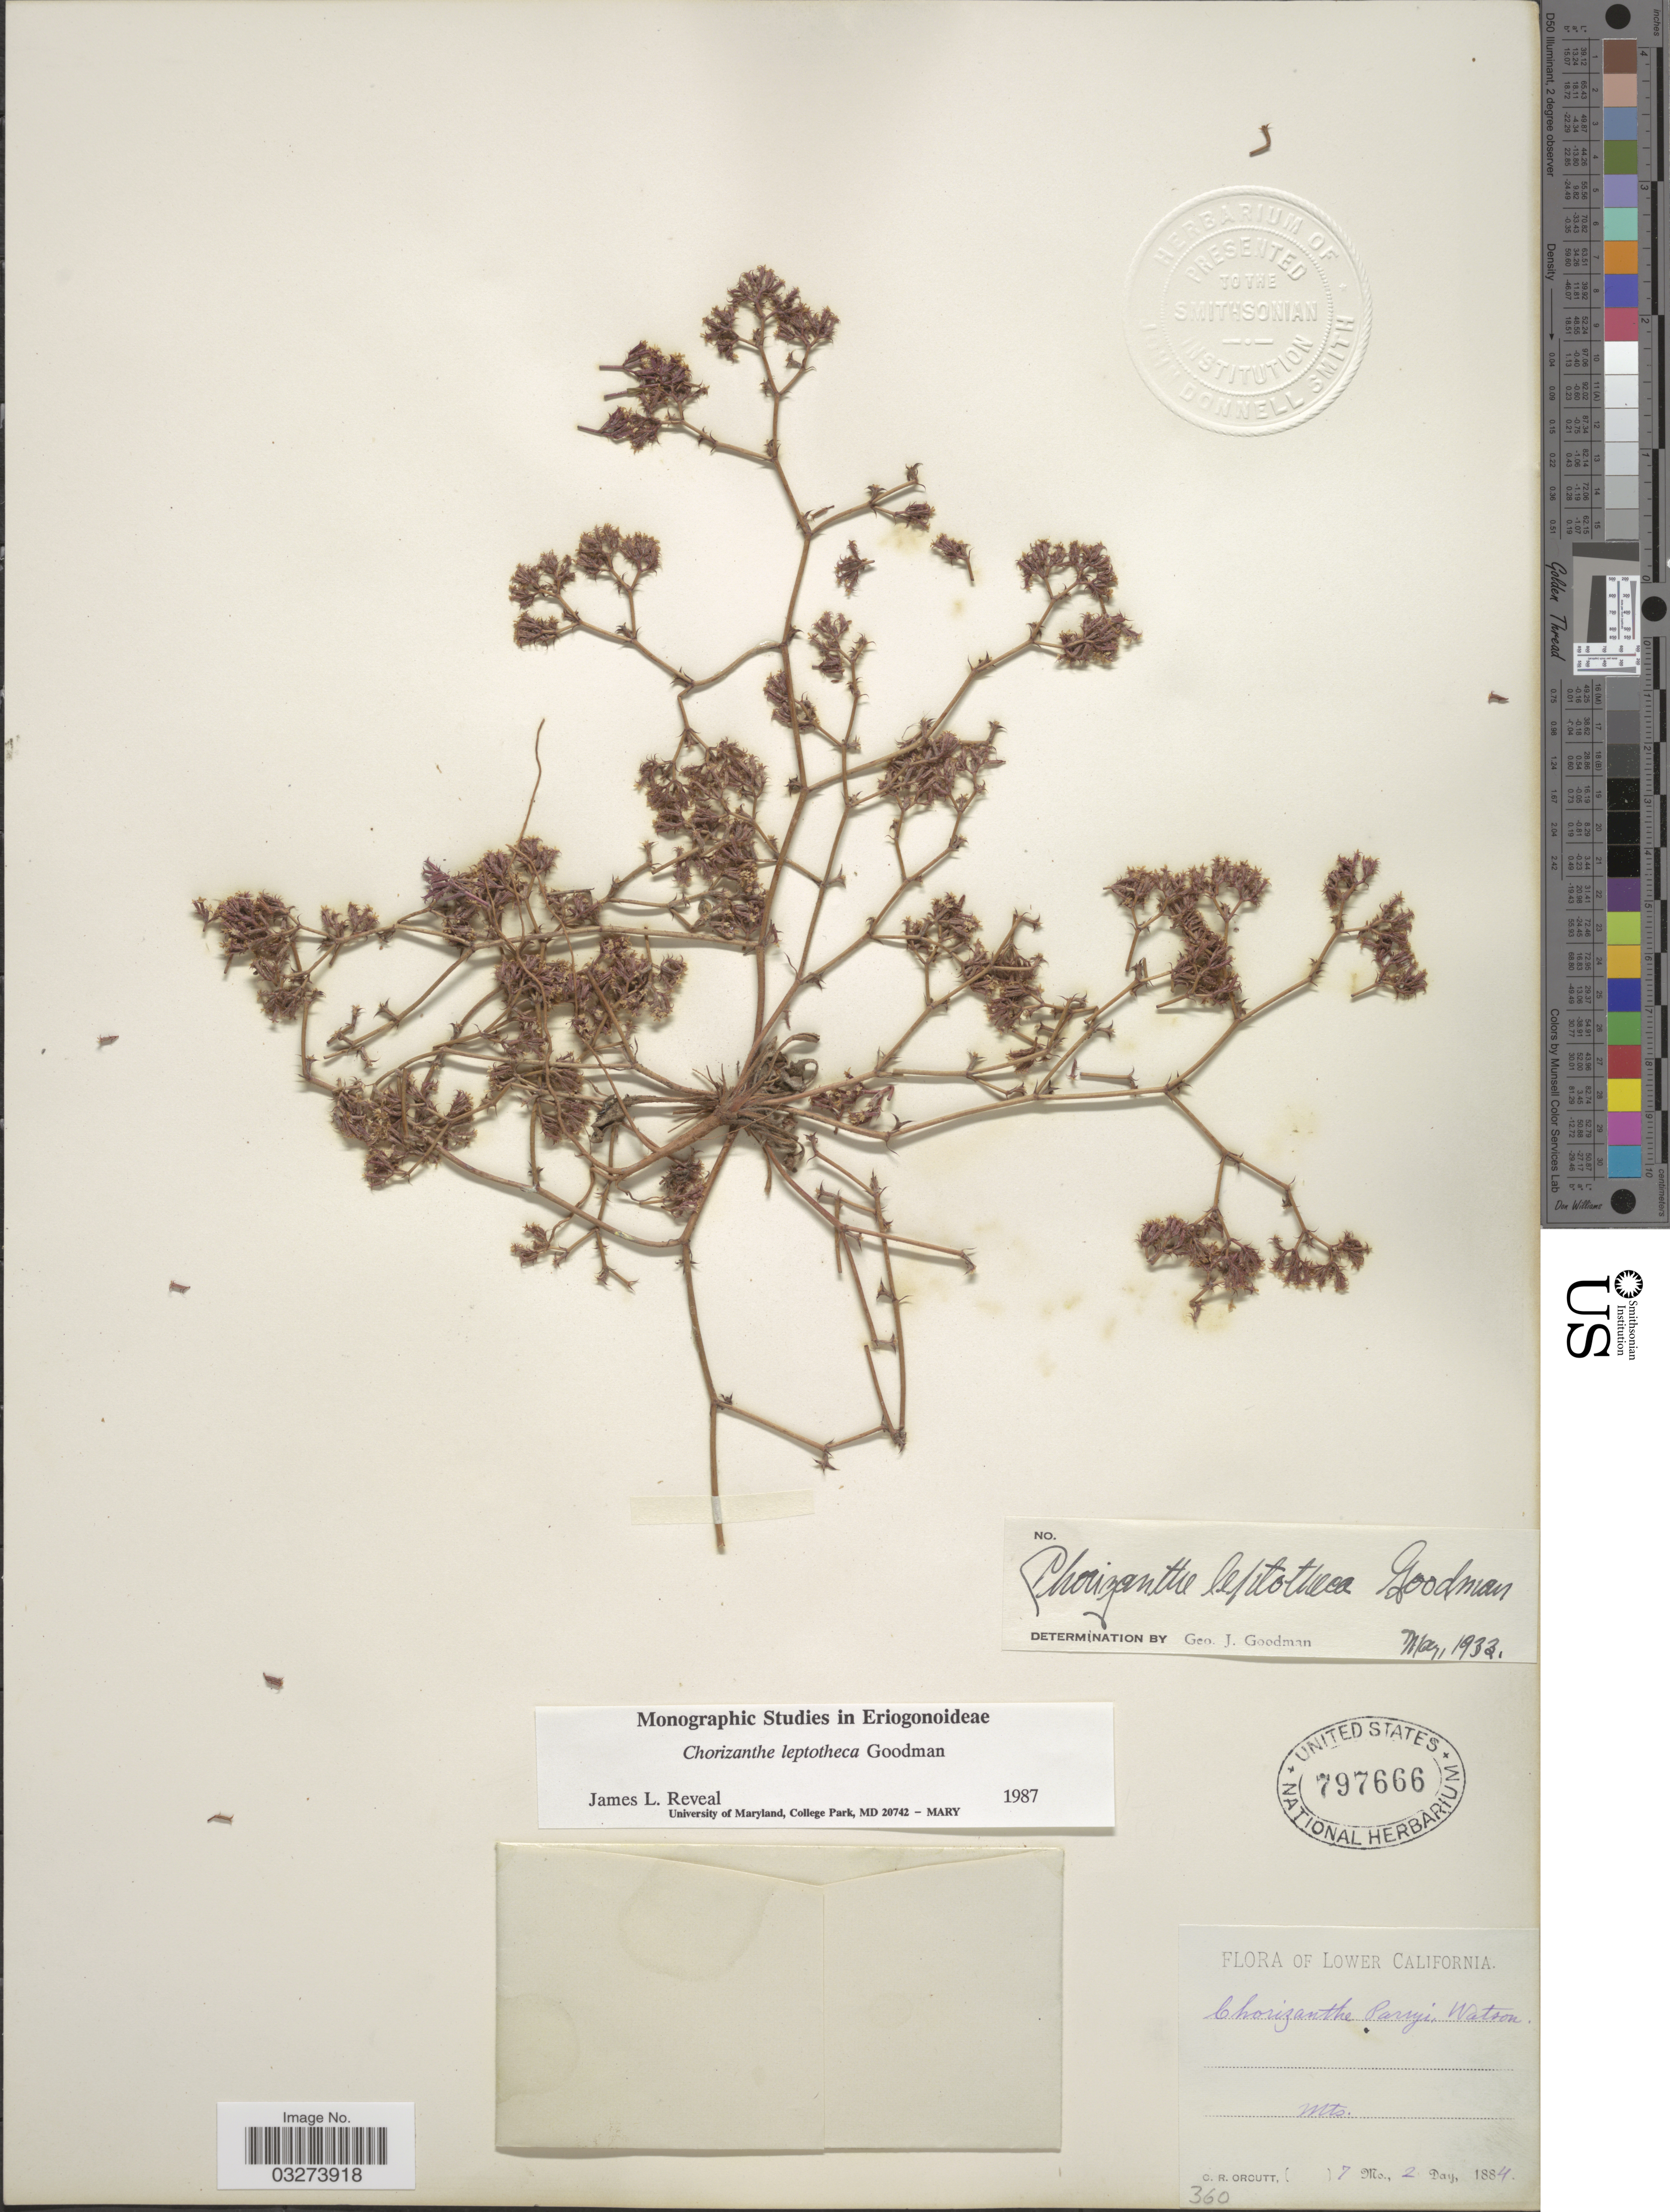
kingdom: Plantae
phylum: Tracheophyta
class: Magnoliopsida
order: Caryophyllales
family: Polygonaceae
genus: Chorizanthe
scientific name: Chorizanthe leptotheca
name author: Goodman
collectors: C. R. Orcutt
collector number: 360?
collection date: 1884-02-17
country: Mexico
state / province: Baja California Norte / Baja California Sur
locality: Mts.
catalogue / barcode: US 797666